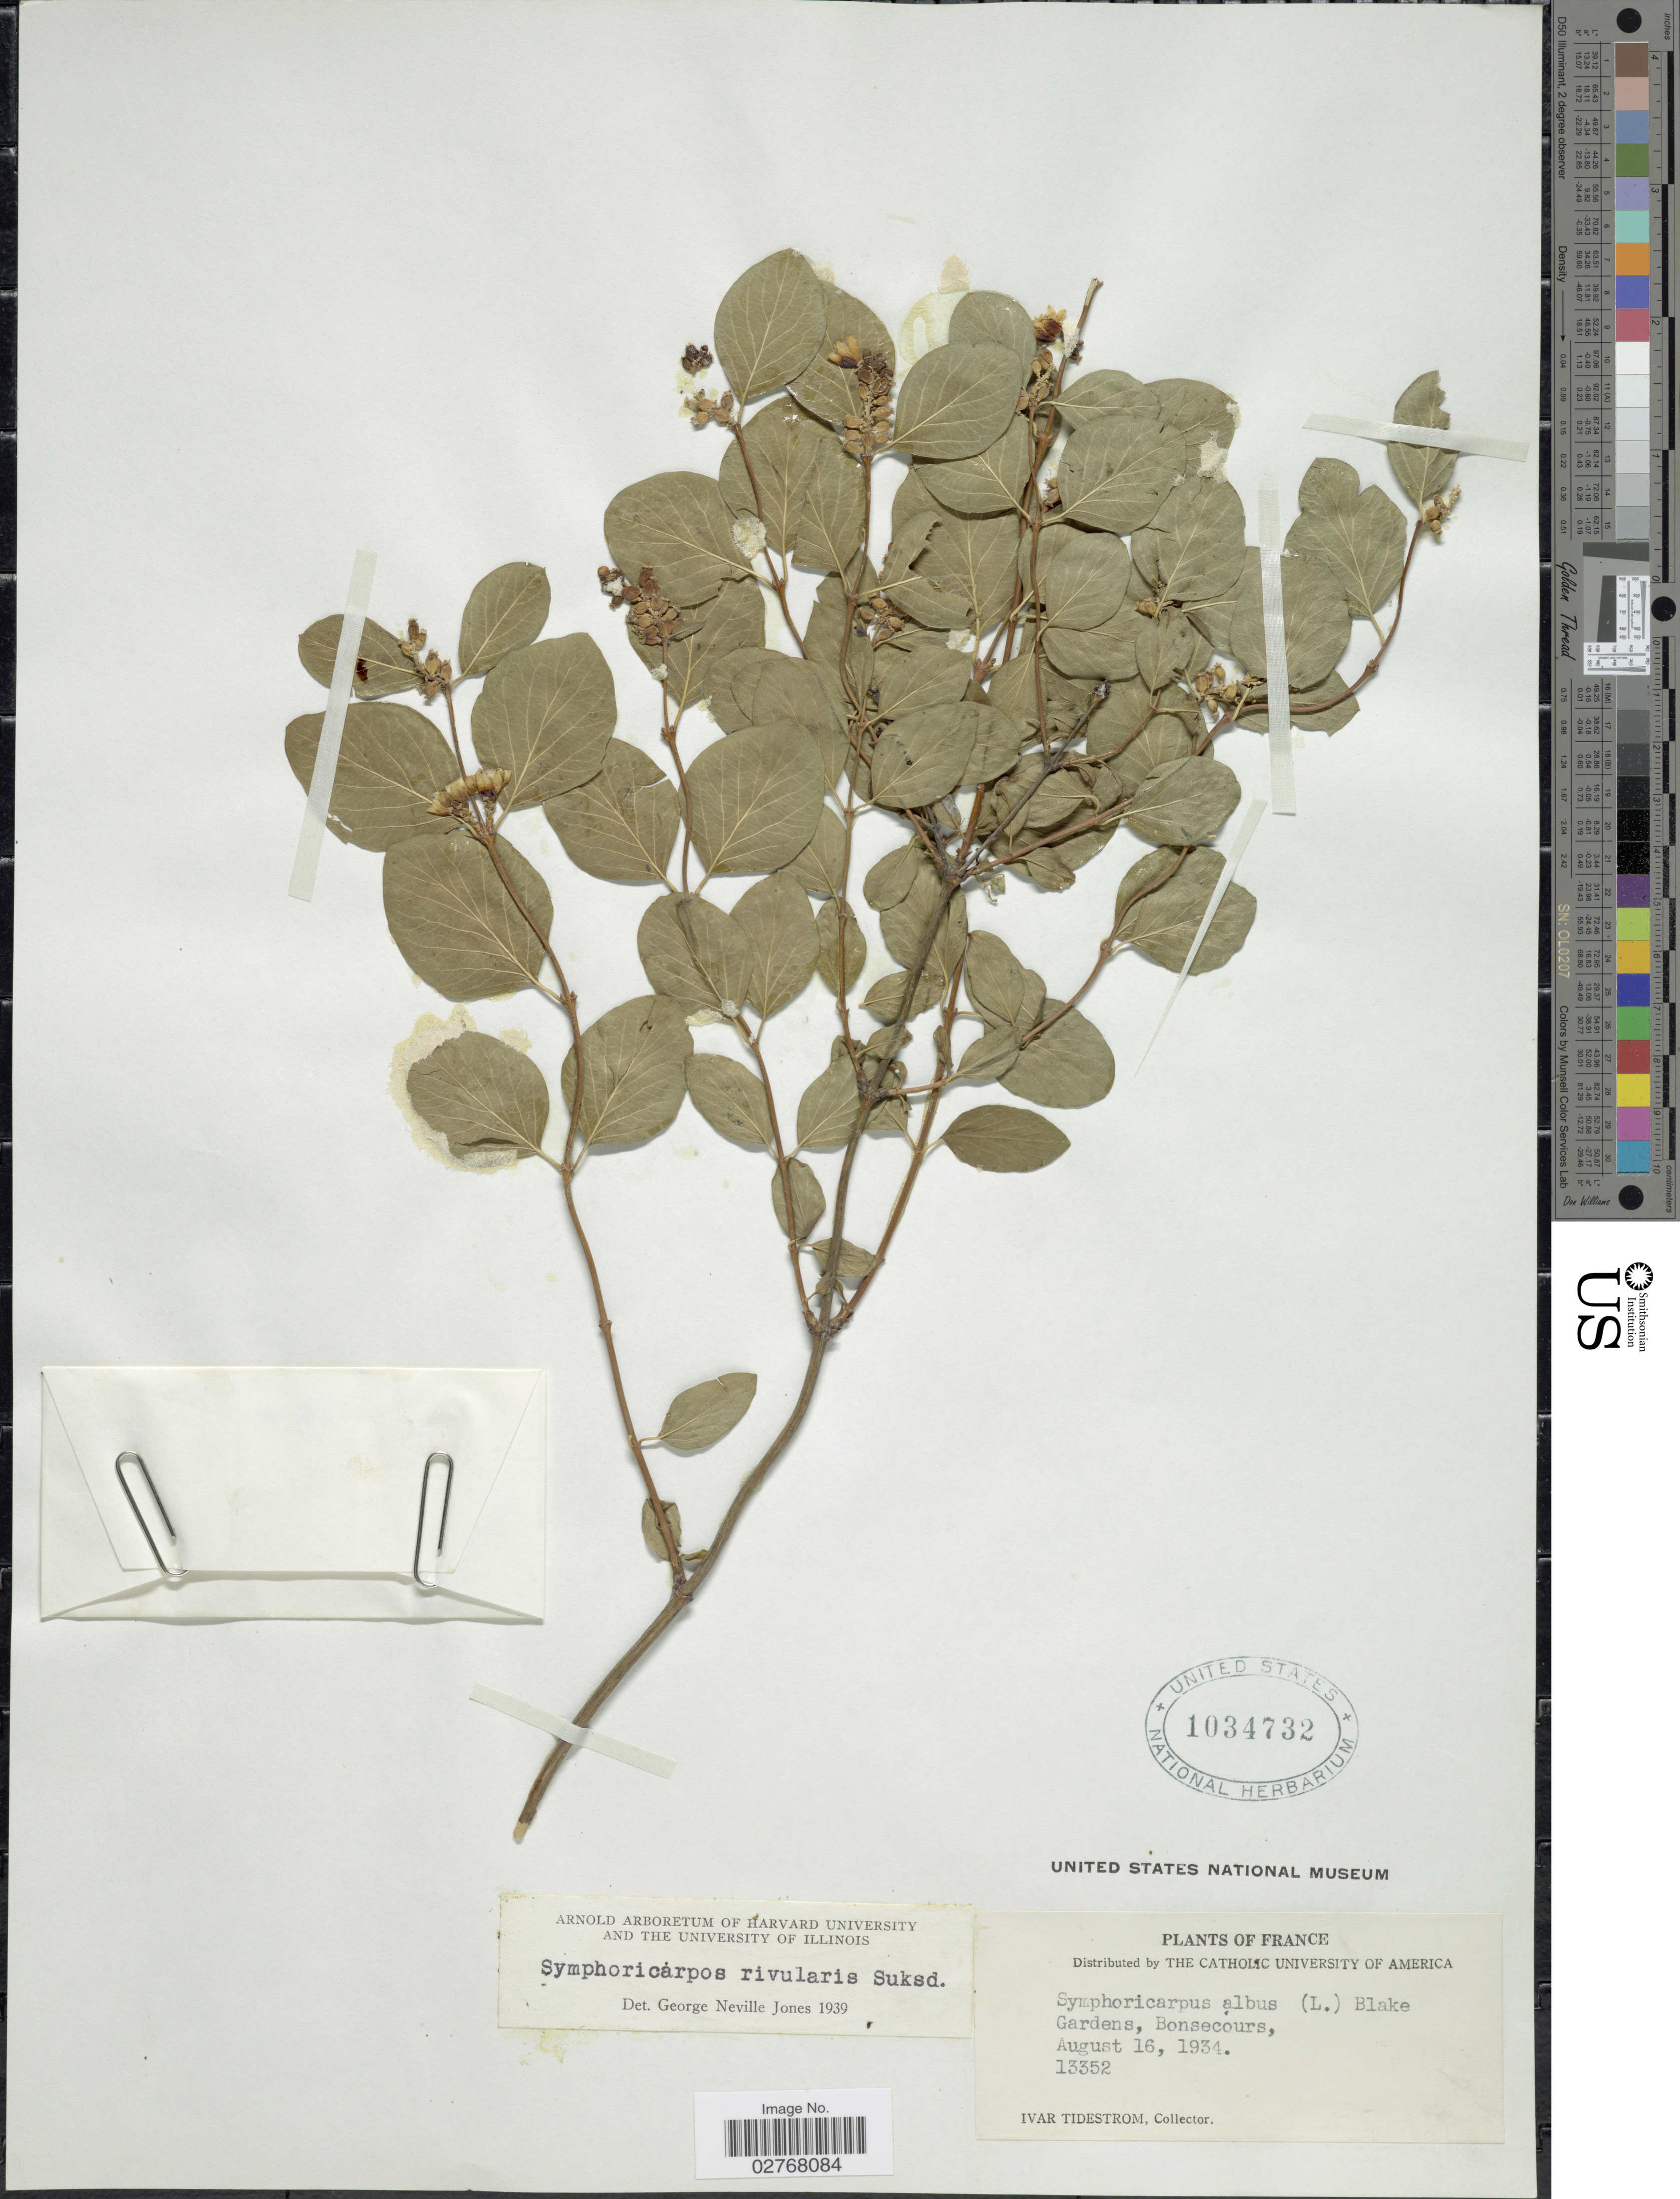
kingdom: Plantae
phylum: Tracheophyta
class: Magnoliopsida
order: Dipsacales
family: Caprifoliaceae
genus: Symphoricarpos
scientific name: Symphoricarpos rivularis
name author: Suksd.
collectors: I. F. Tidestrom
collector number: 13352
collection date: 1934-08-16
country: France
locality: Gardens, Bonsecours.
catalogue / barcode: US 1034732